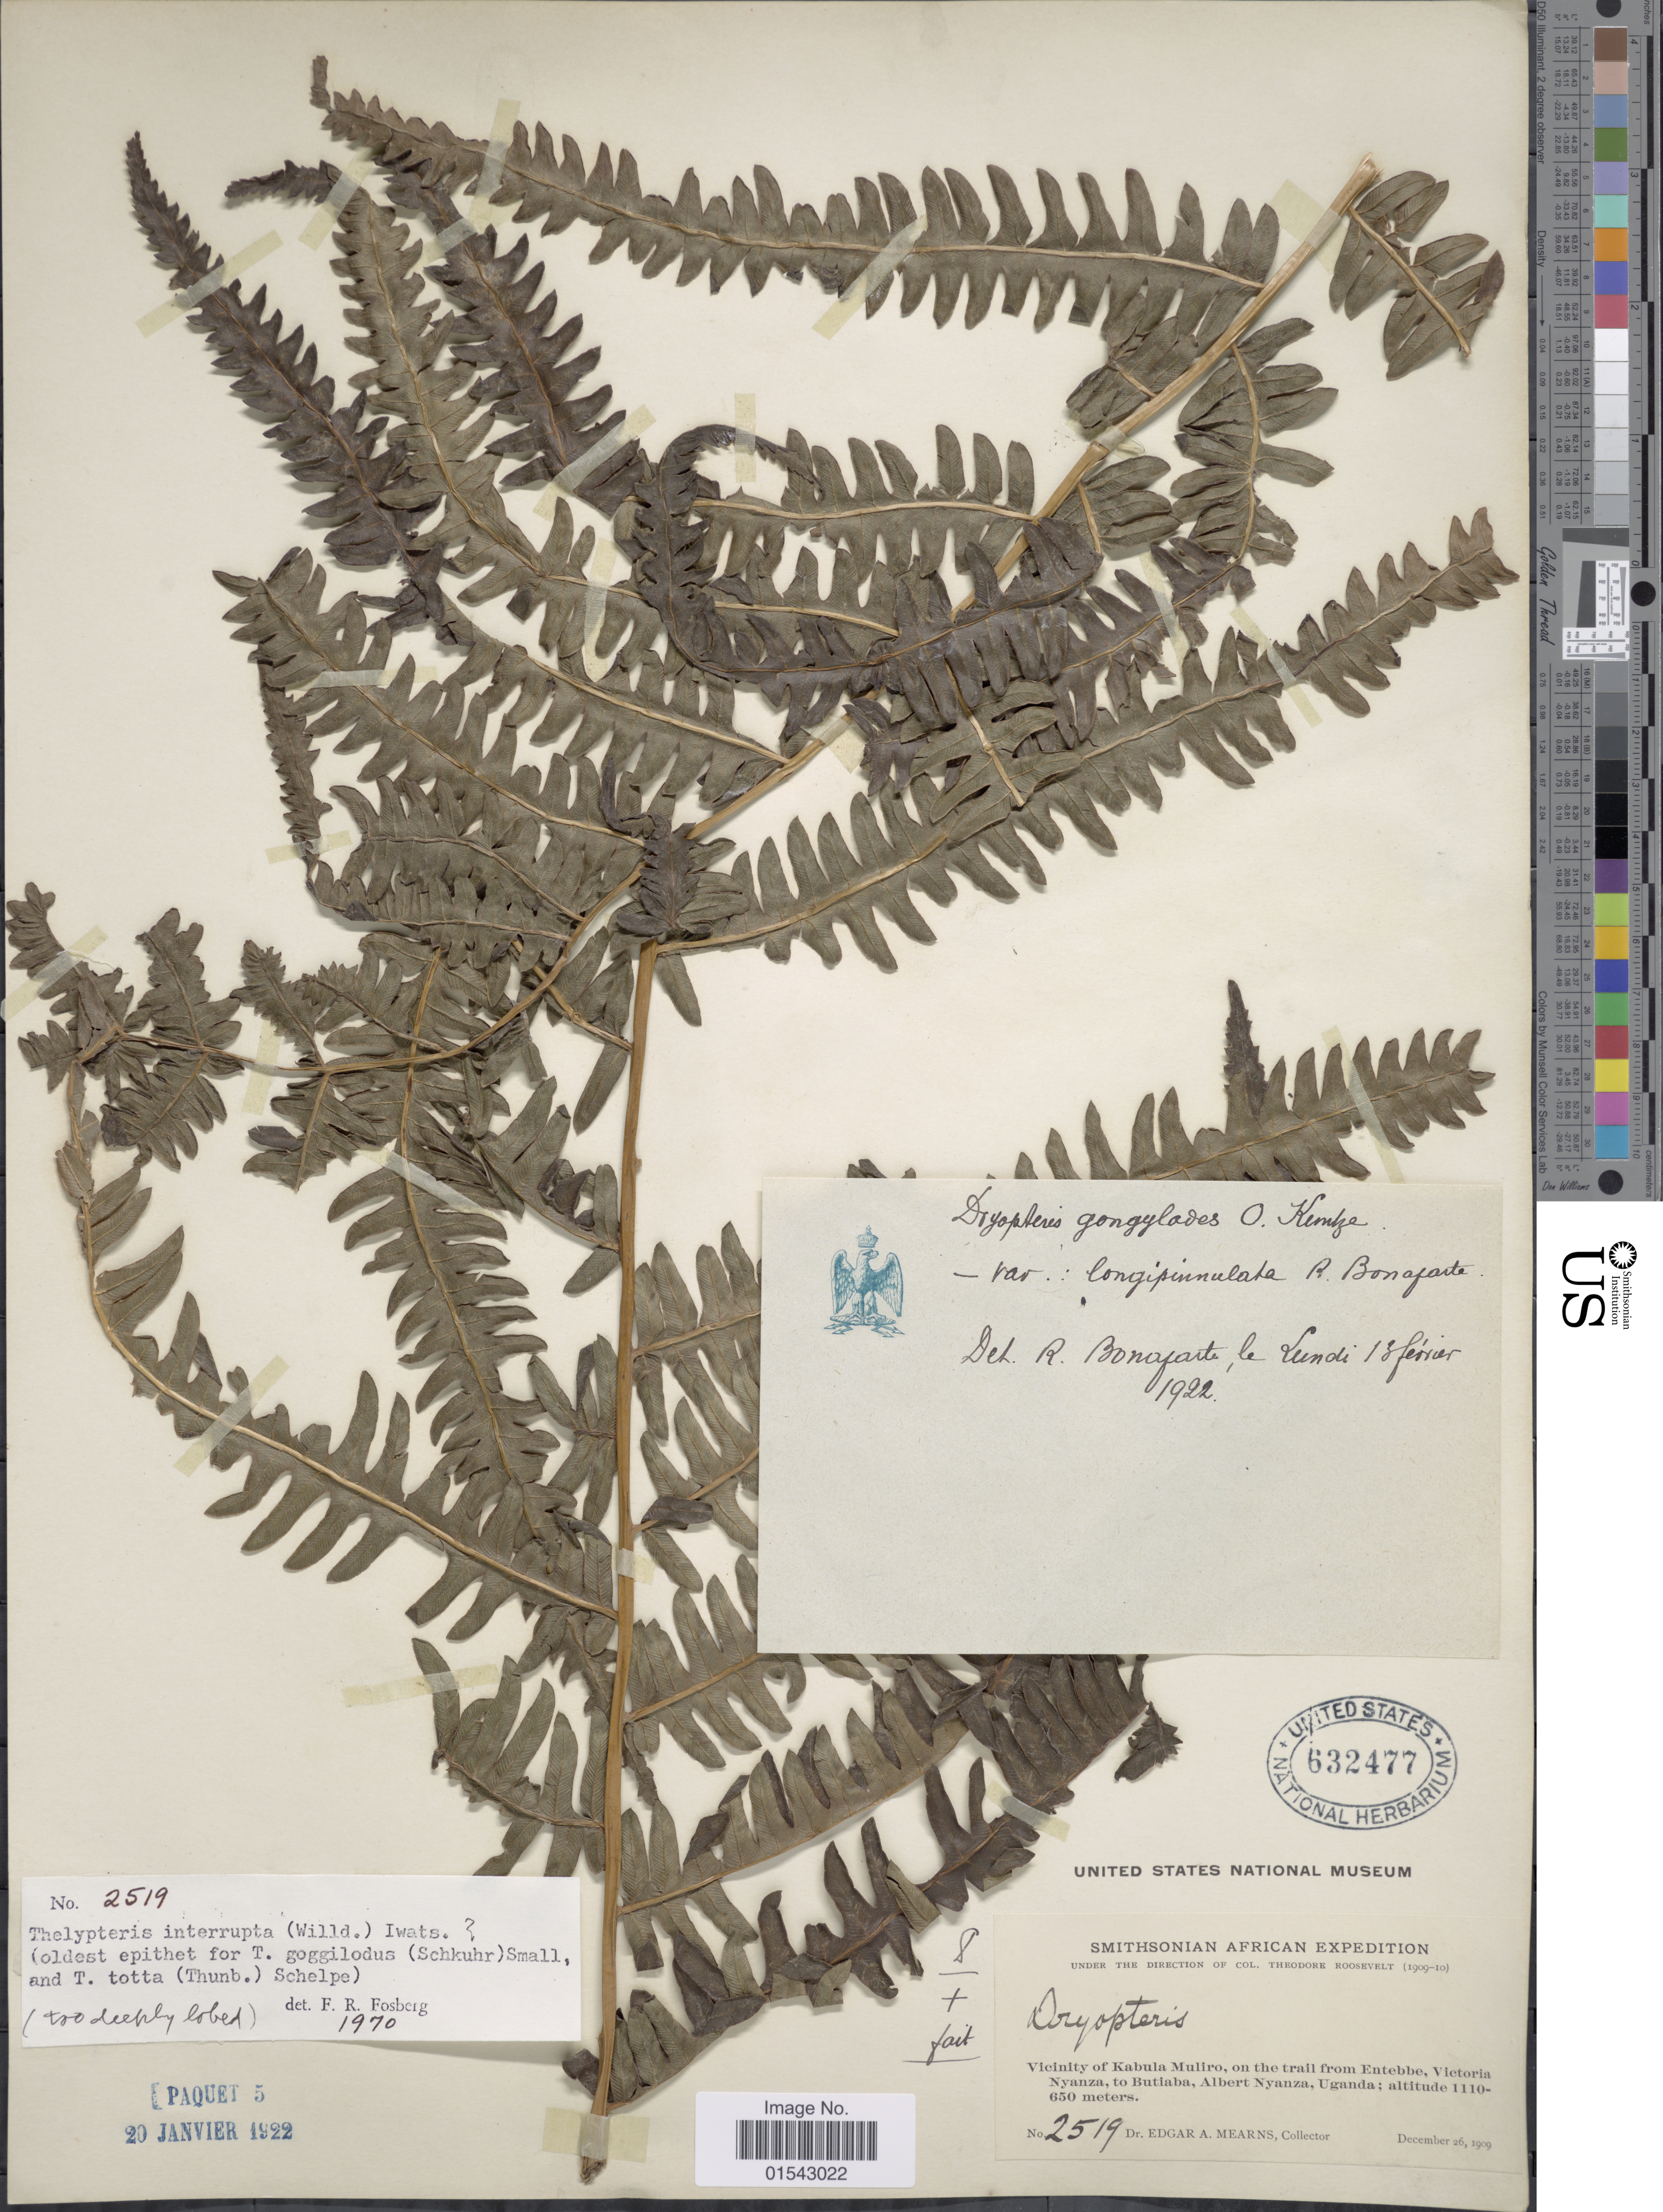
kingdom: Plantae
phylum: Tracheophyta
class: Polypodiopsida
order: Polypodiales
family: Thelypteridaceae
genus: Cyclosorus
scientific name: Cyclosorus interruptus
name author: (Willd.) H. Itô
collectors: E. A. Mearns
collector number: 2519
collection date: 1909-12-26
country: Uganda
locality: Vicinity of Kabula Muliro, on the trail Entebbe, Victoria Nyanza, to Butiaba, Albert Nyanza, Uganda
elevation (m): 650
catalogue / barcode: US 632477